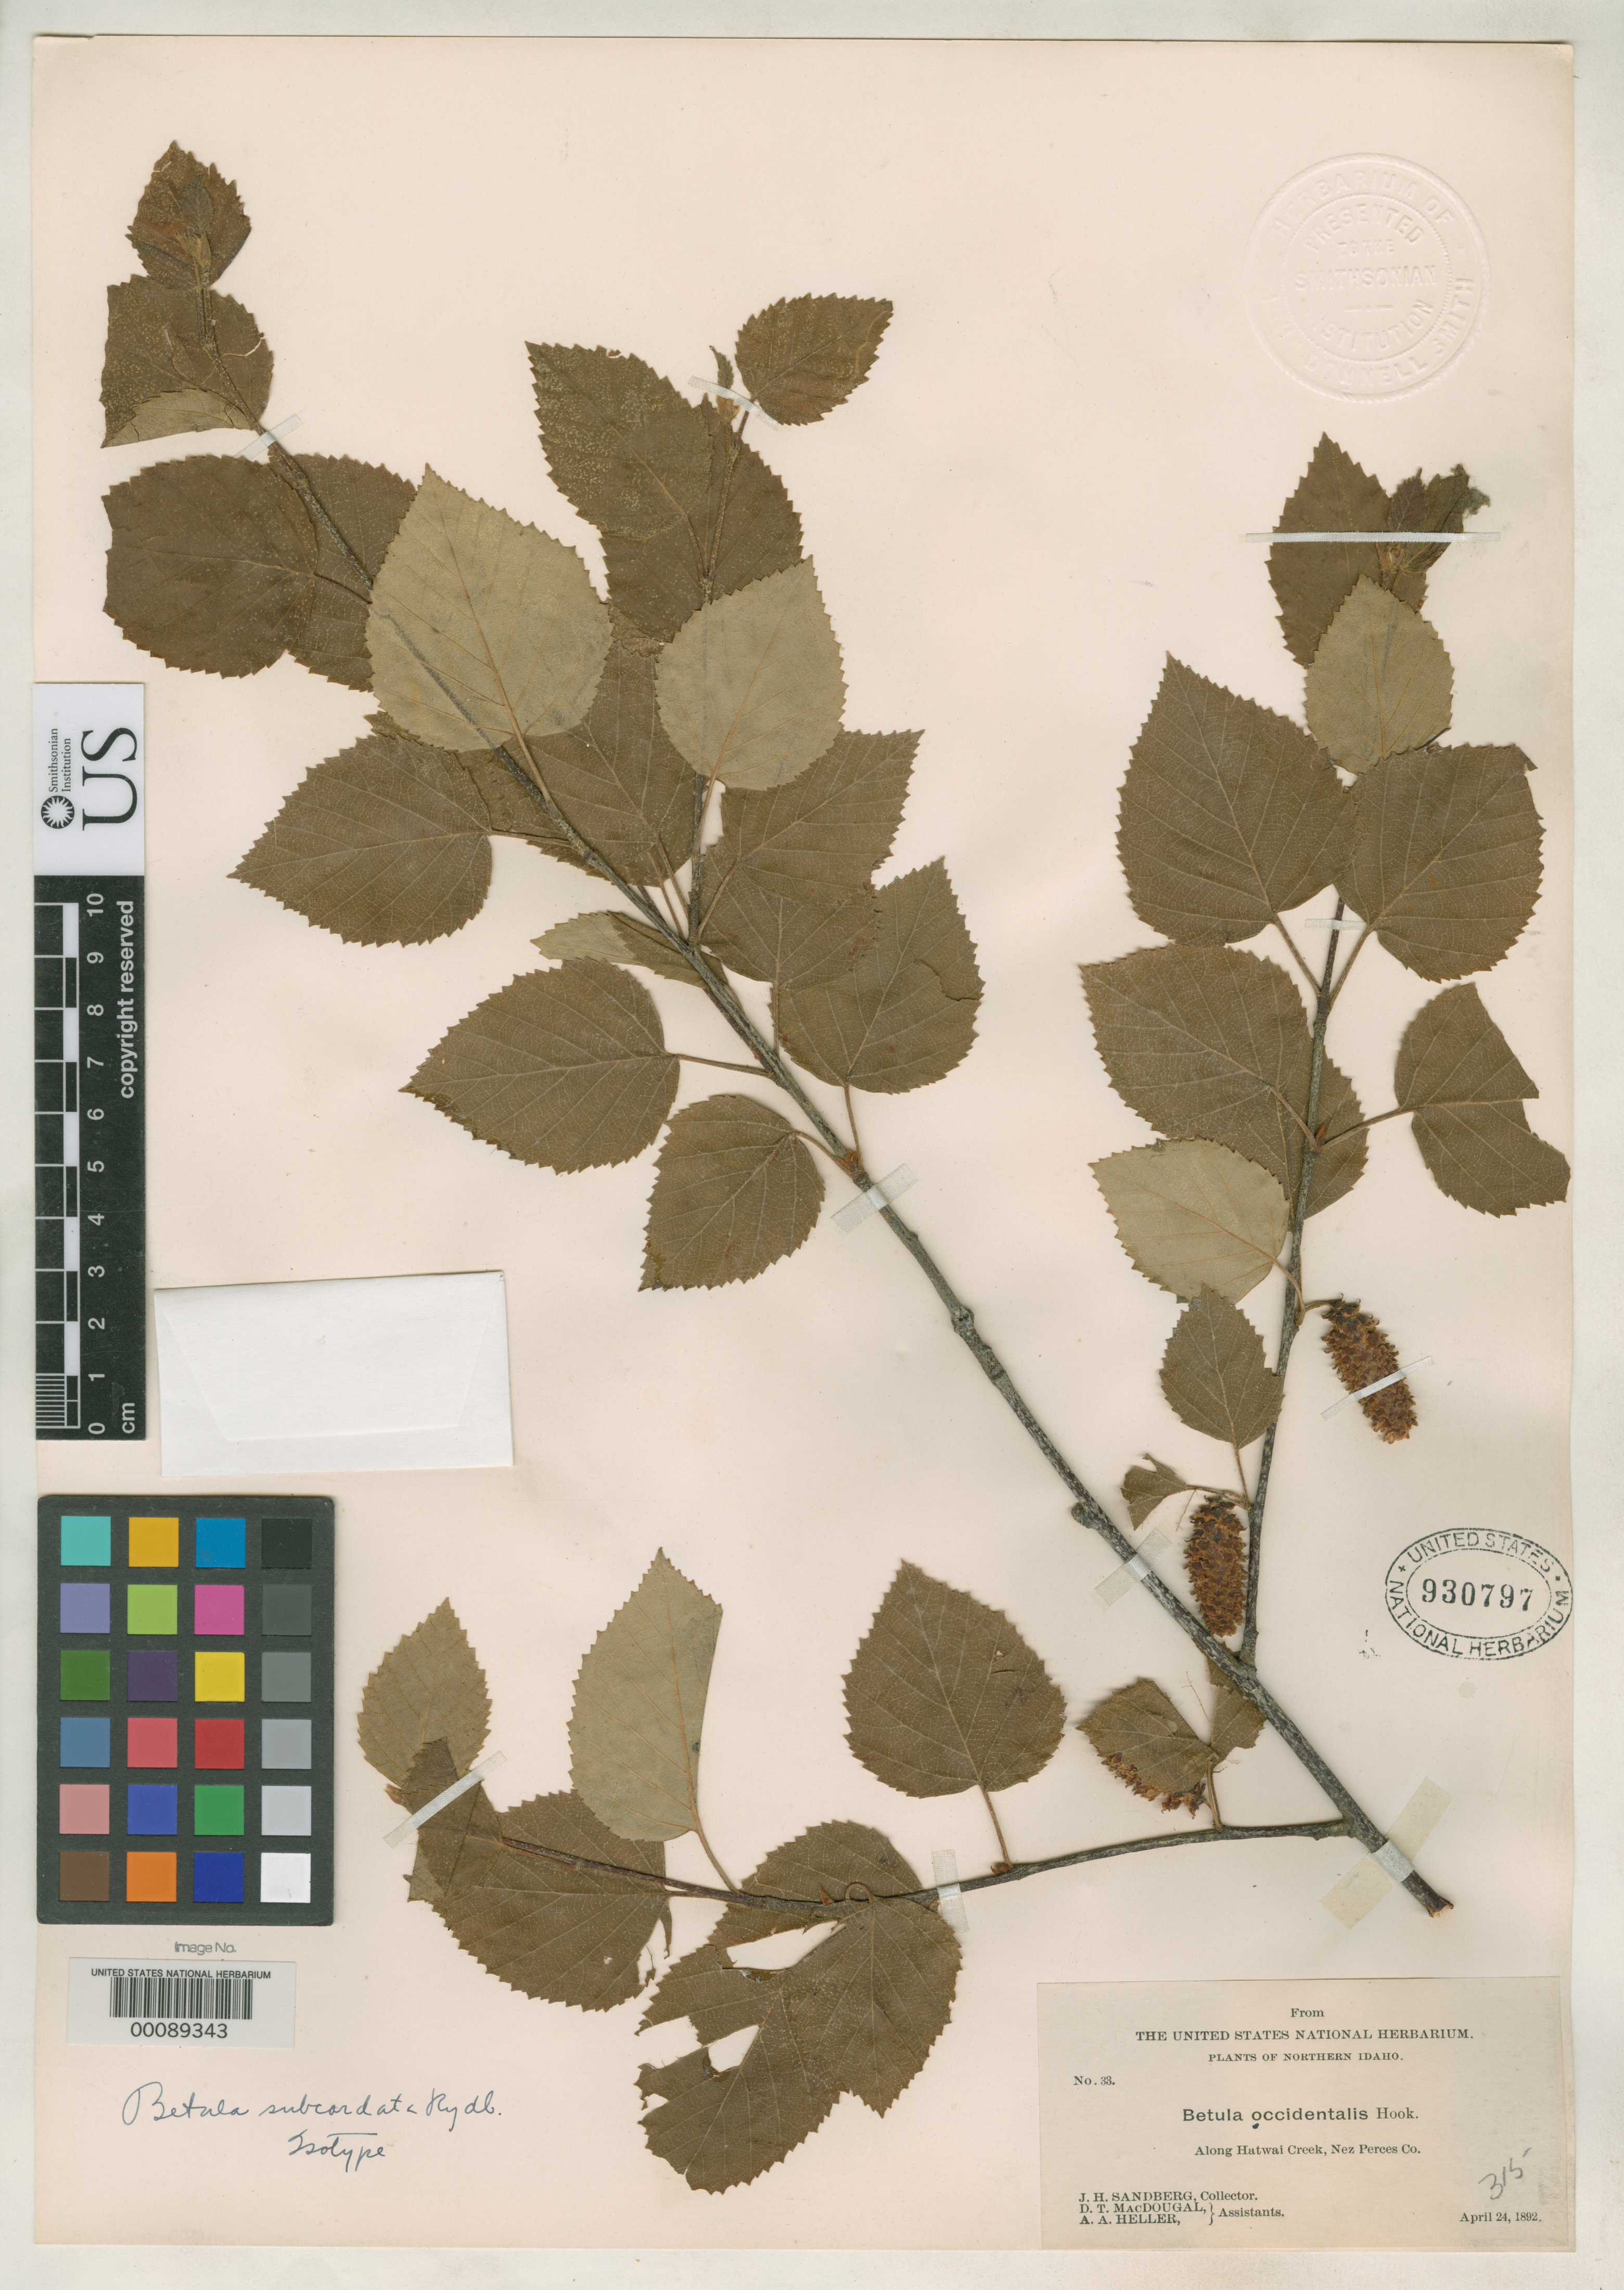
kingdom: Plantae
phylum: Tracheophyta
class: Magnoliopsida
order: Fagales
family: Betulaceae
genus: Betula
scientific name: Betula subcordata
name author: Rydb.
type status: Isotype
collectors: J. H. Sandberg, D. T. MacDougal & A. A. Heller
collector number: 33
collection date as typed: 24 Apr 1892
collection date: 1892-04-24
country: United States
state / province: Idaho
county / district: Nez Perce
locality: Along Hatwai Creek.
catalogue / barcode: US 930797